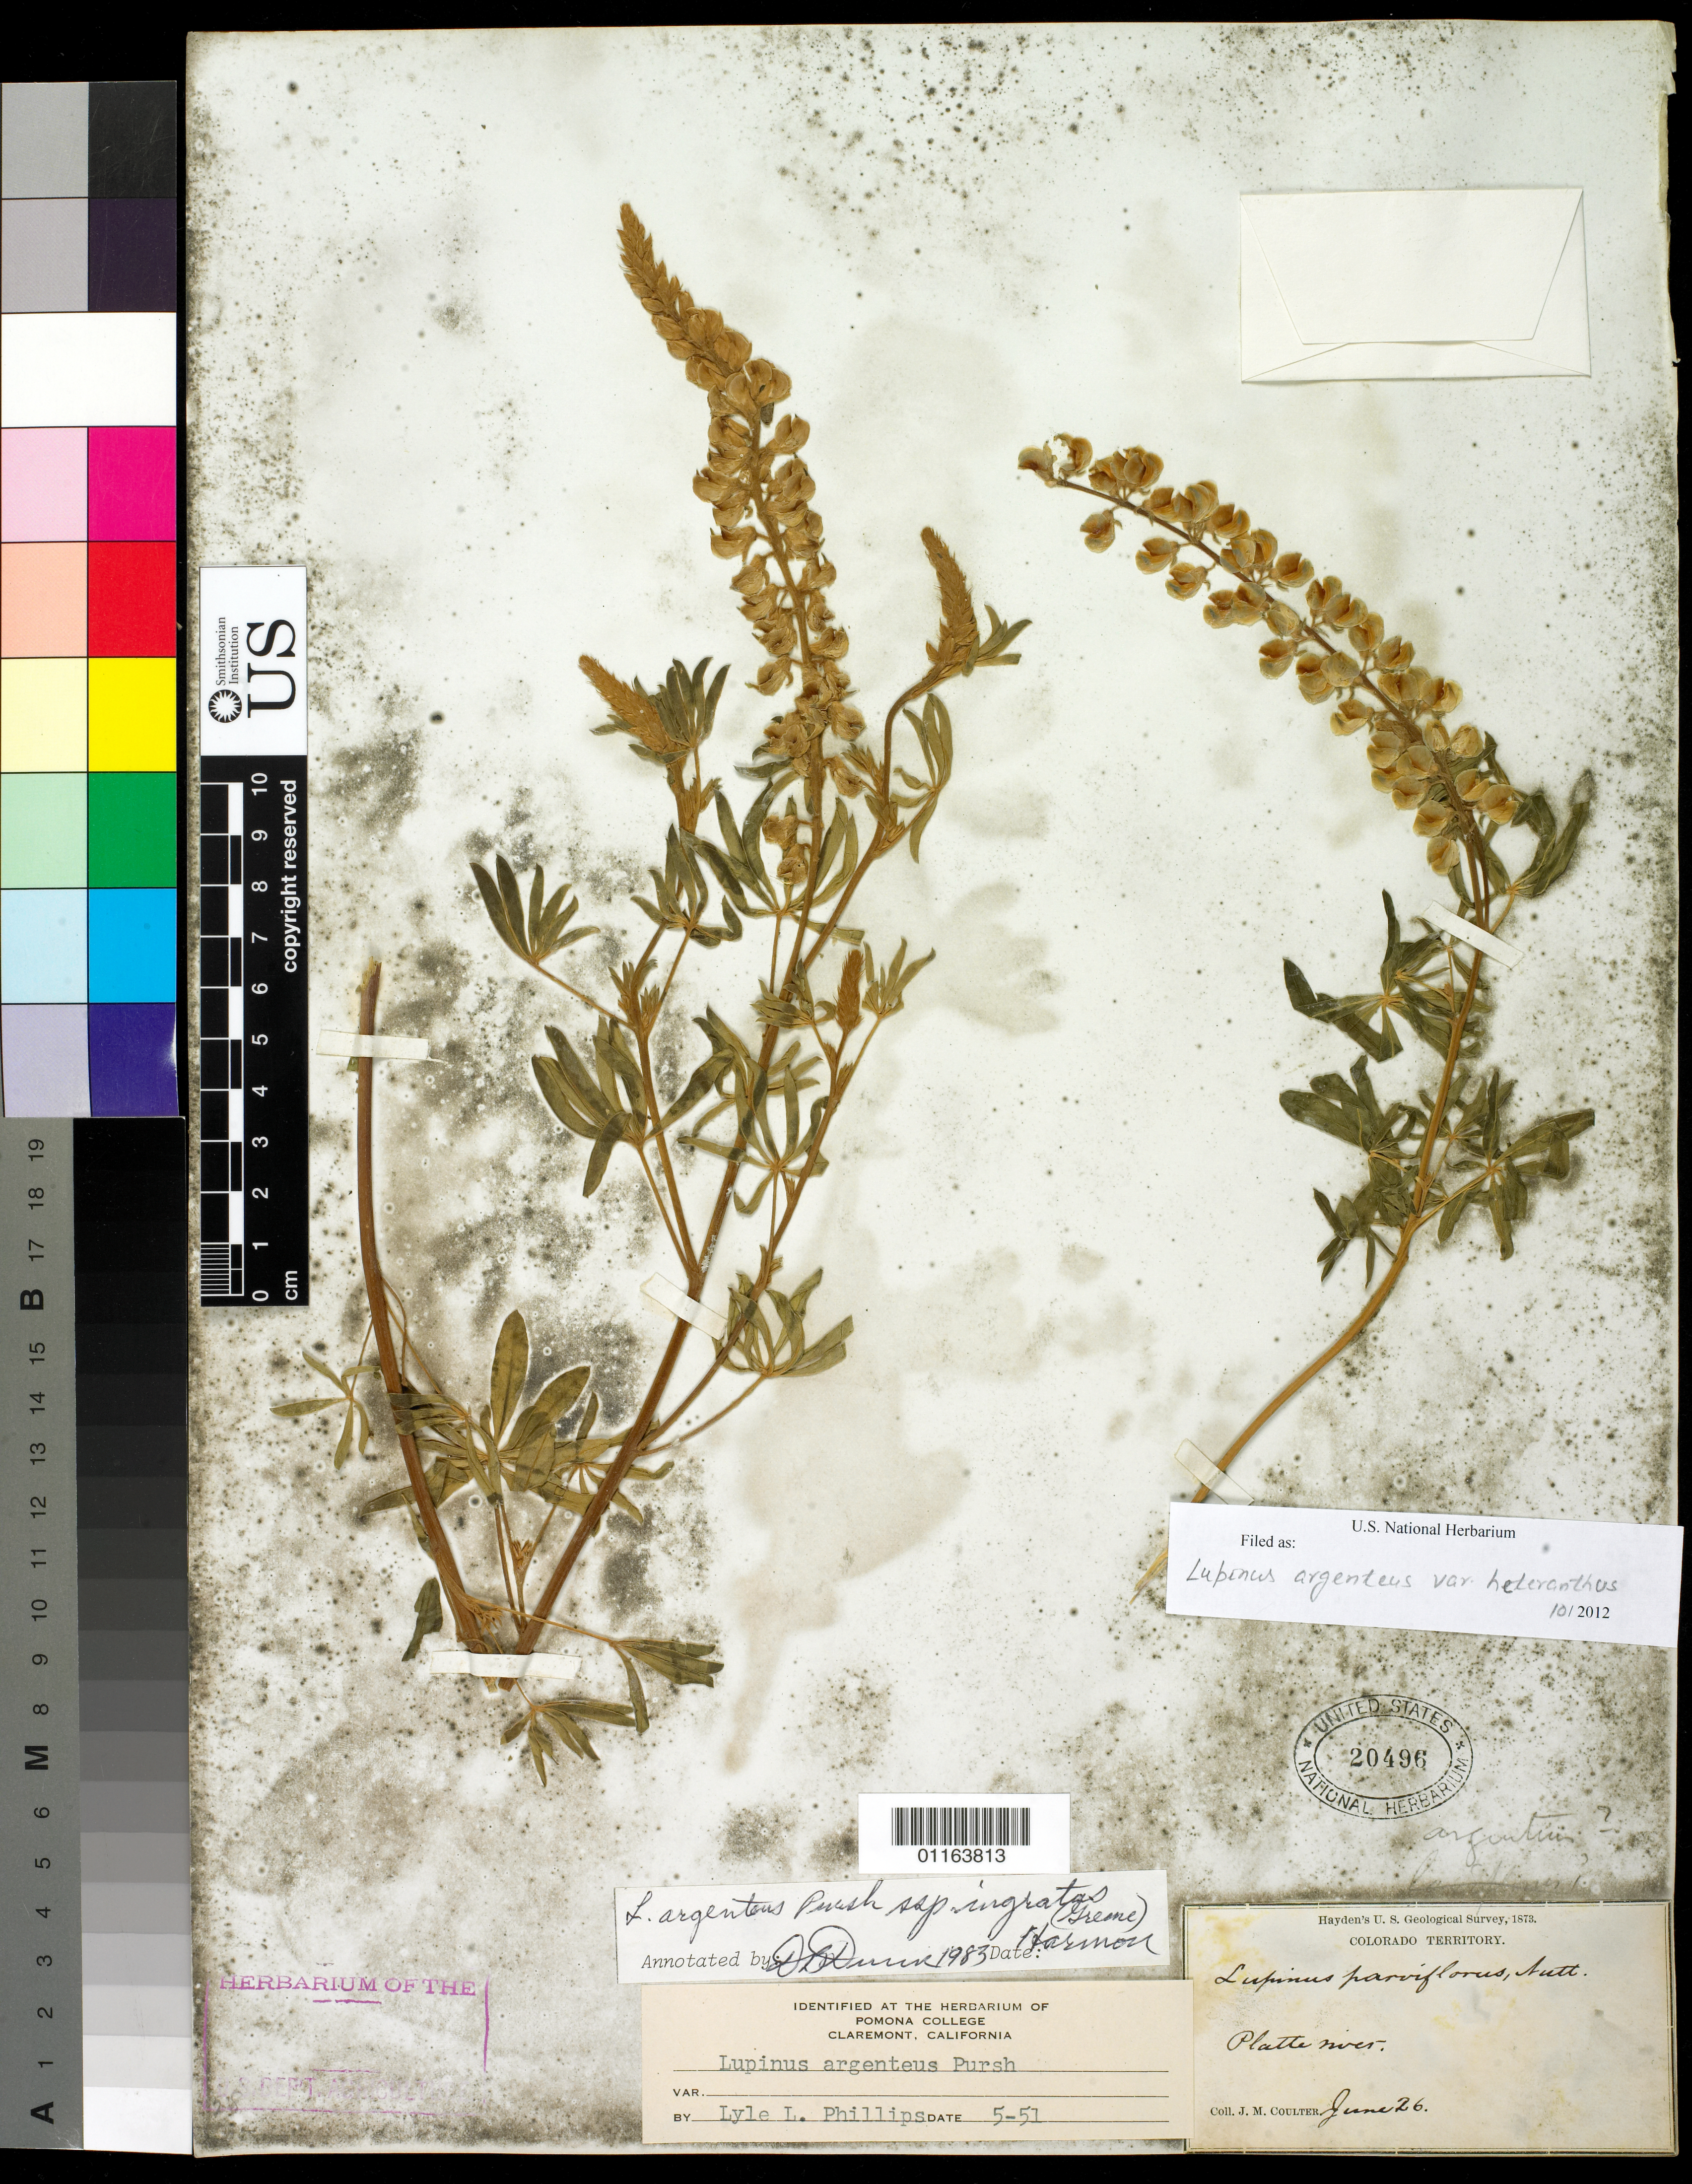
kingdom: Plantae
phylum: Tracheophyta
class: Magnoliopsida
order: Fabales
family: Fabaceae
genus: Lupinus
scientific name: Lupinus argenteus var. fulvomaculatus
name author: (Payson) Barneby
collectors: J. M. Coulter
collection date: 1873-06-26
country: United States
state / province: Colorado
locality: Platte River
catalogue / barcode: US 20496